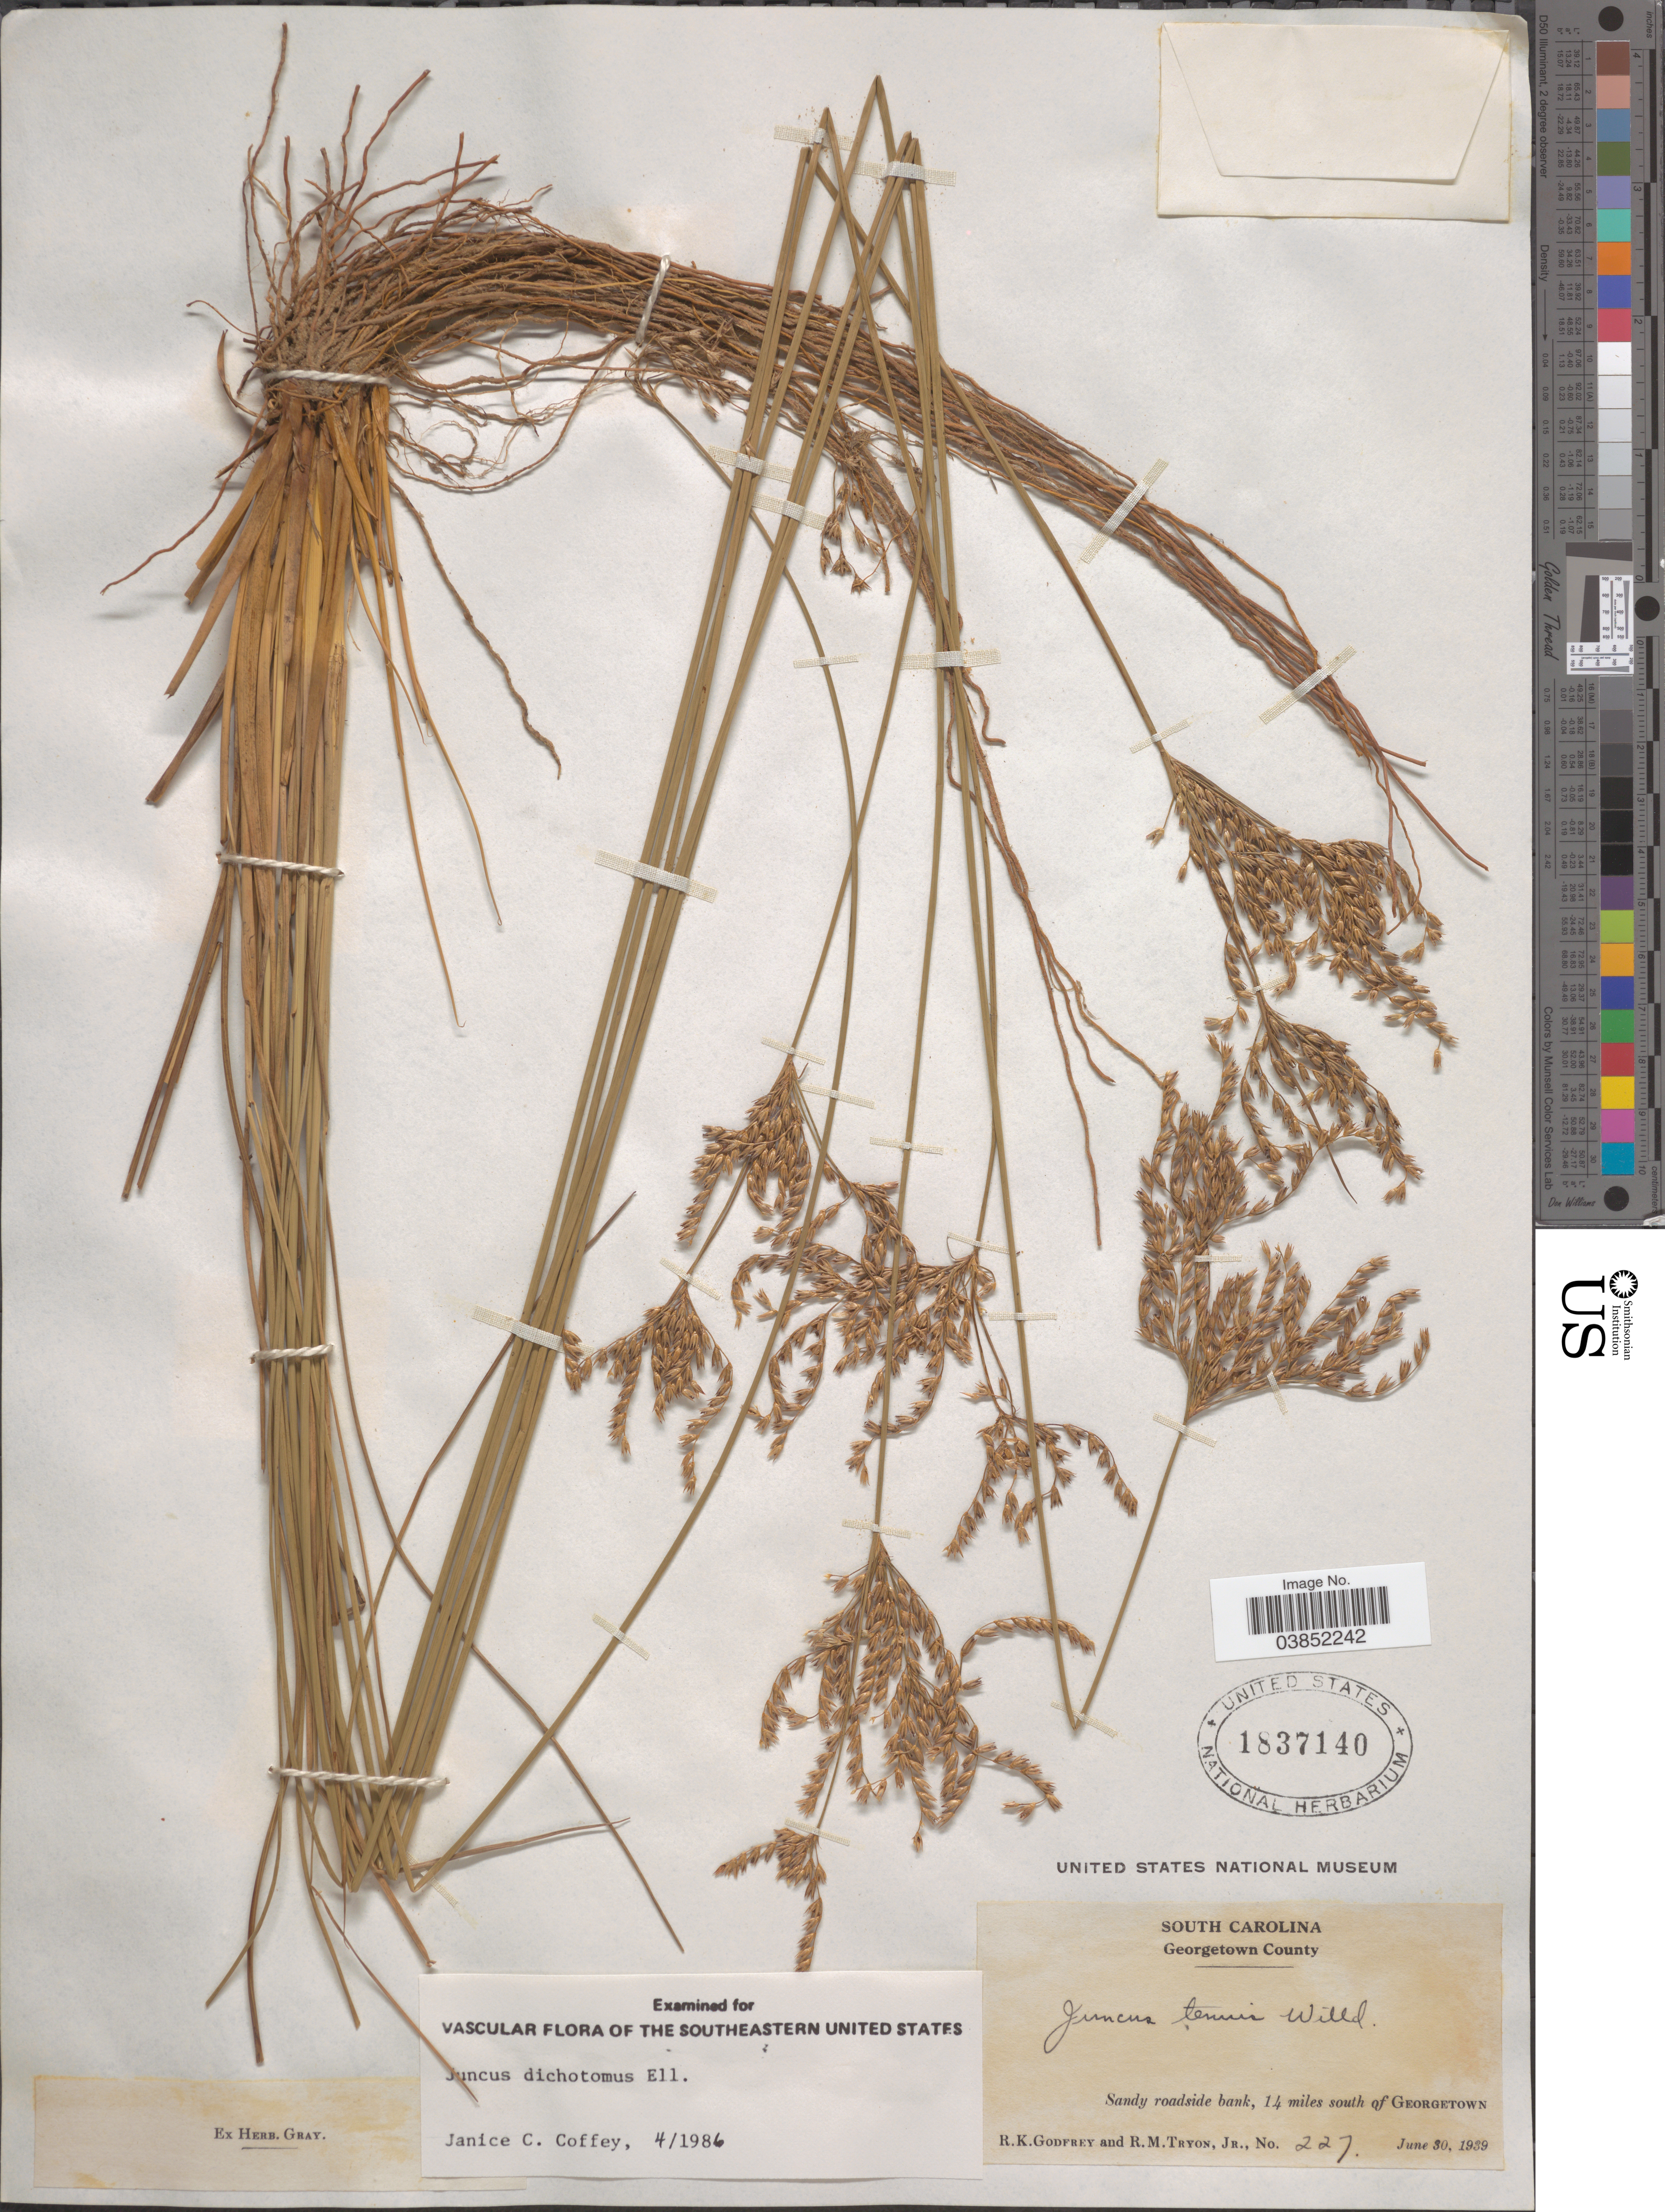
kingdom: Plantae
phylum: Tracheophyta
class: Liliopsida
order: Poales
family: Juncaceae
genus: Juncus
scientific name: Juncus dichotomus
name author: Elliott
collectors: R. K. Godfrey & R. Tryon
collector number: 227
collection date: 1939-06-30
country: United States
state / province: South Carolina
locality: Georgetown County. Sandy roadside bank, 14 miles south of Georgetown.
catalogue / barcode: US 1837140